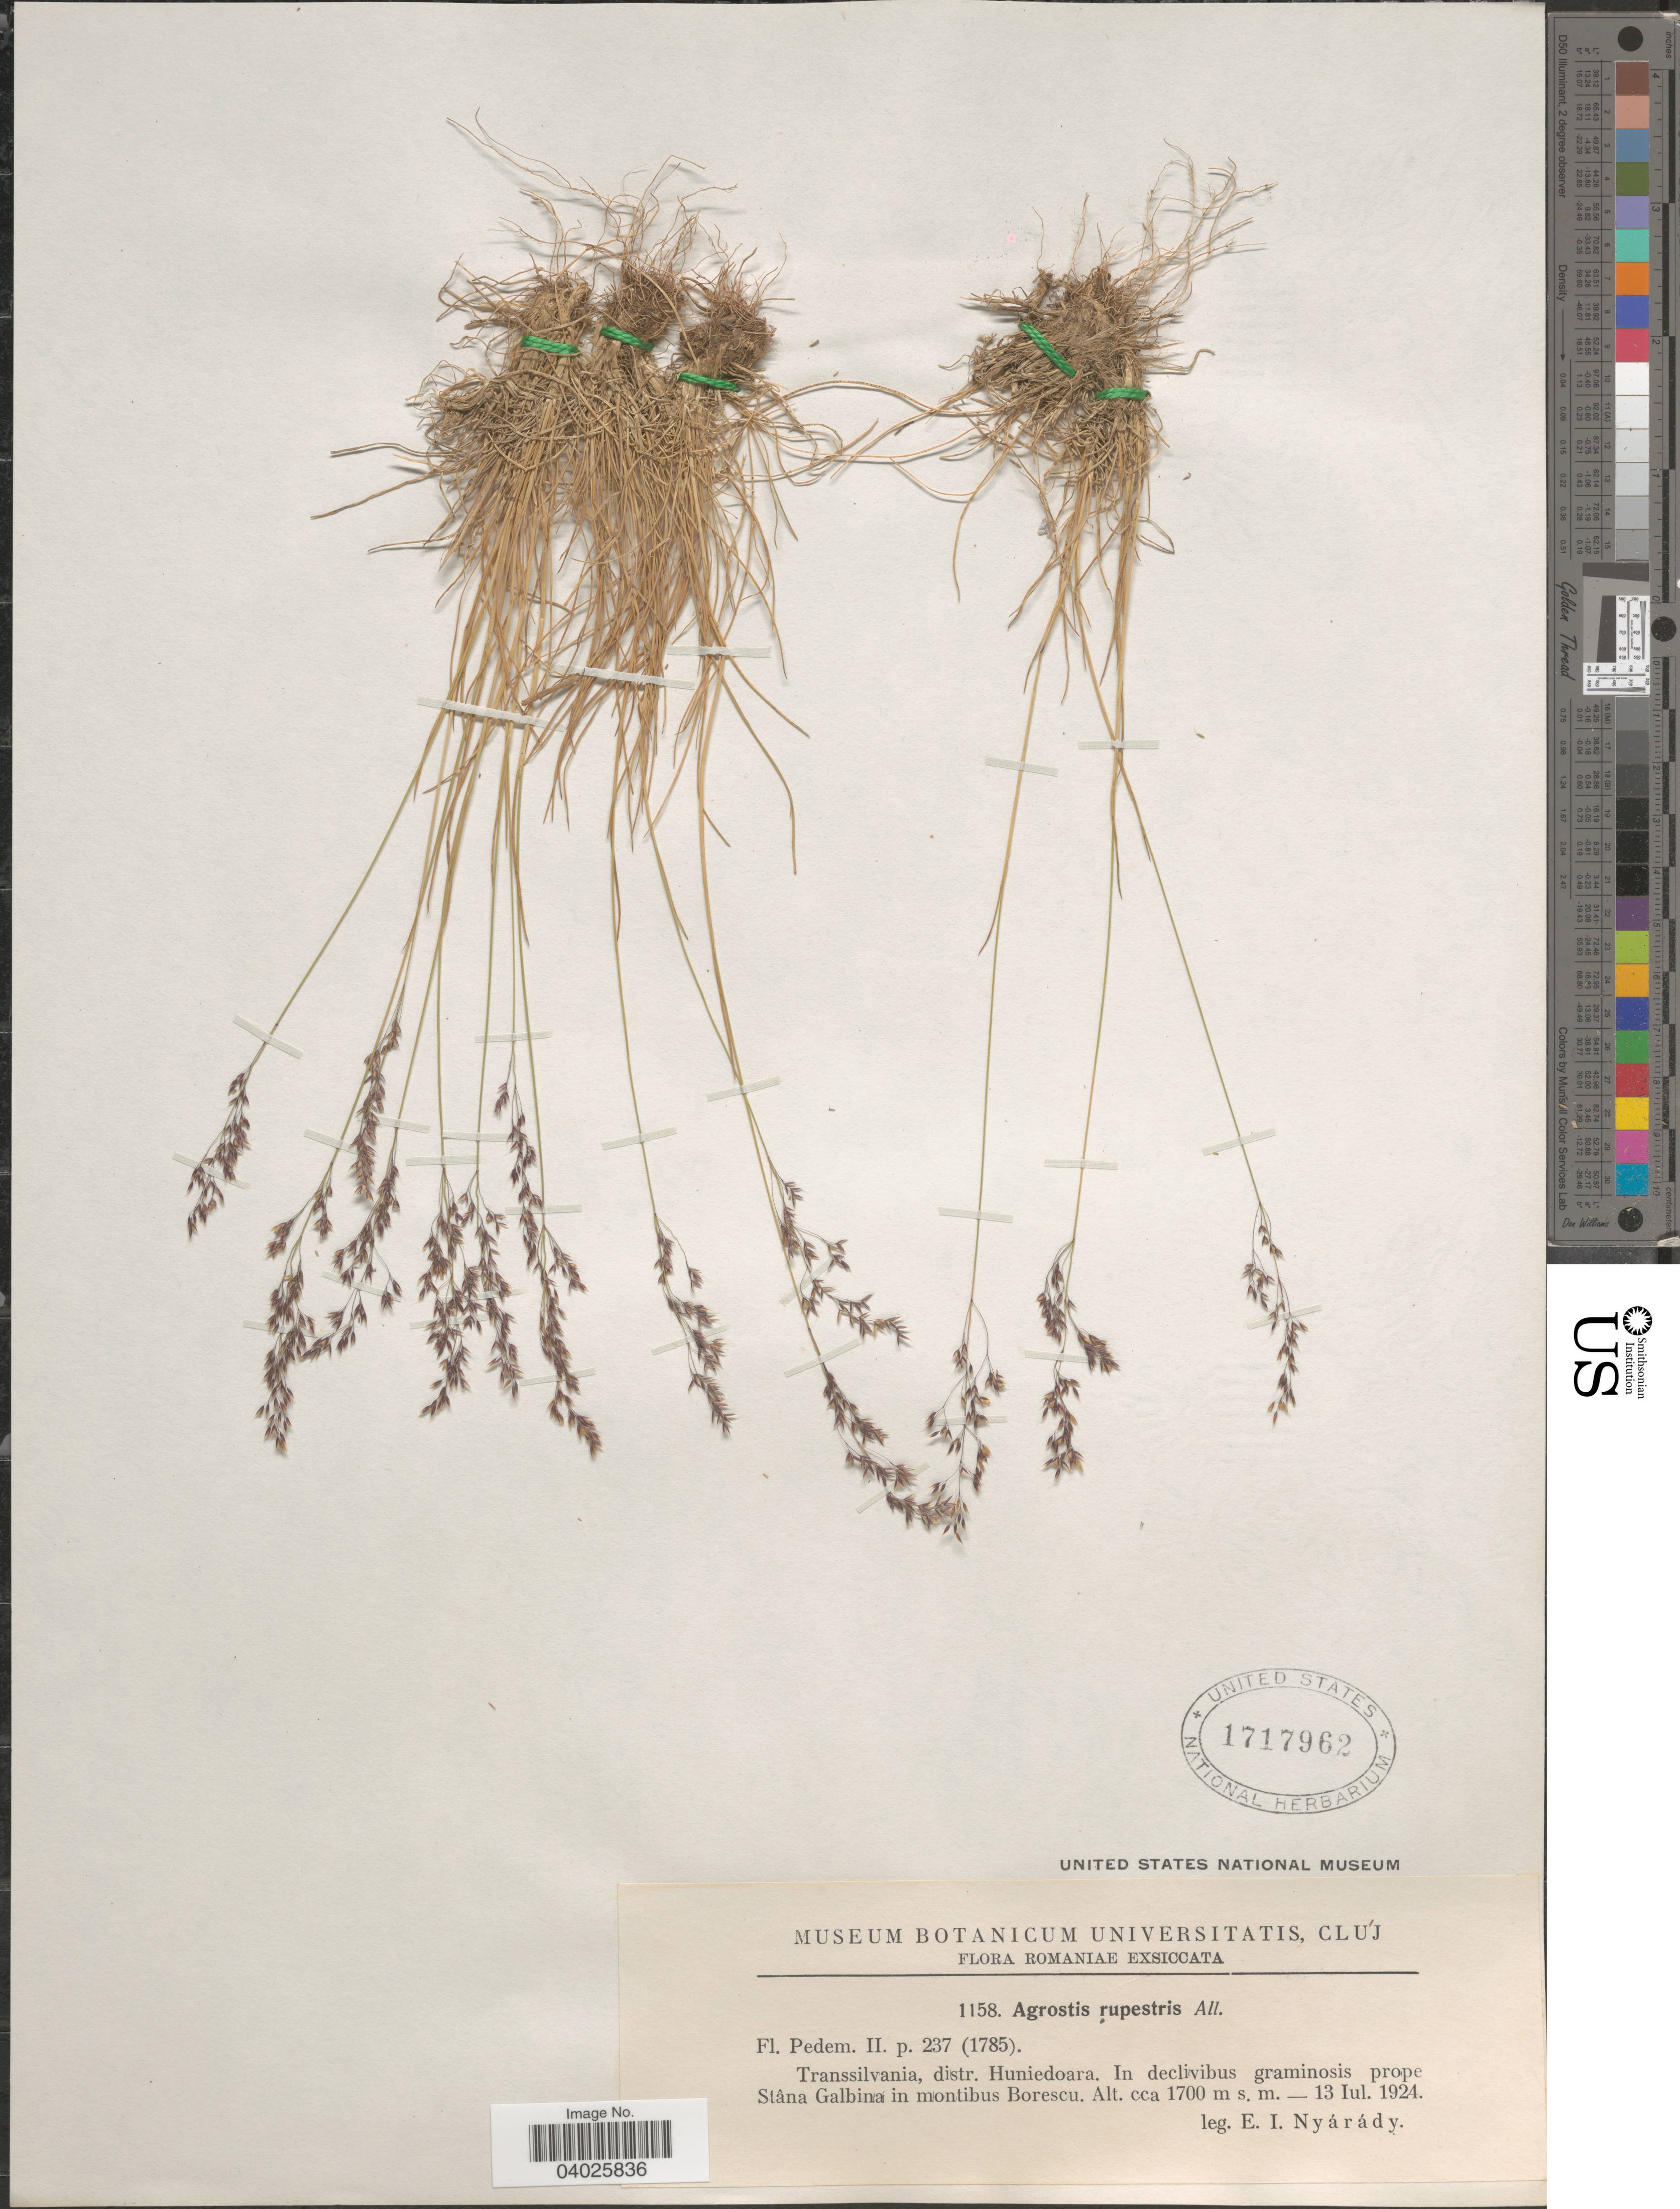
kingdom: Plantae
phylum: Tracheophyta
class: Liliopsida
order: Poales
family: Poaceae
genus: Agrostis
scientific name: Agrostis rupestris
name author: All.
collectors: E. Nyárády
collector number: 1158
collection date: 1924-07-13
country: Romania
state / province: Hunedoara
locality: Romaniae. Transsilvania, distr. Huniedoara. In declivibus graminosis prope Stâna Galbina in montibus Borescu.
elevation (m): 1700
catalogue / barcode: US 1717962